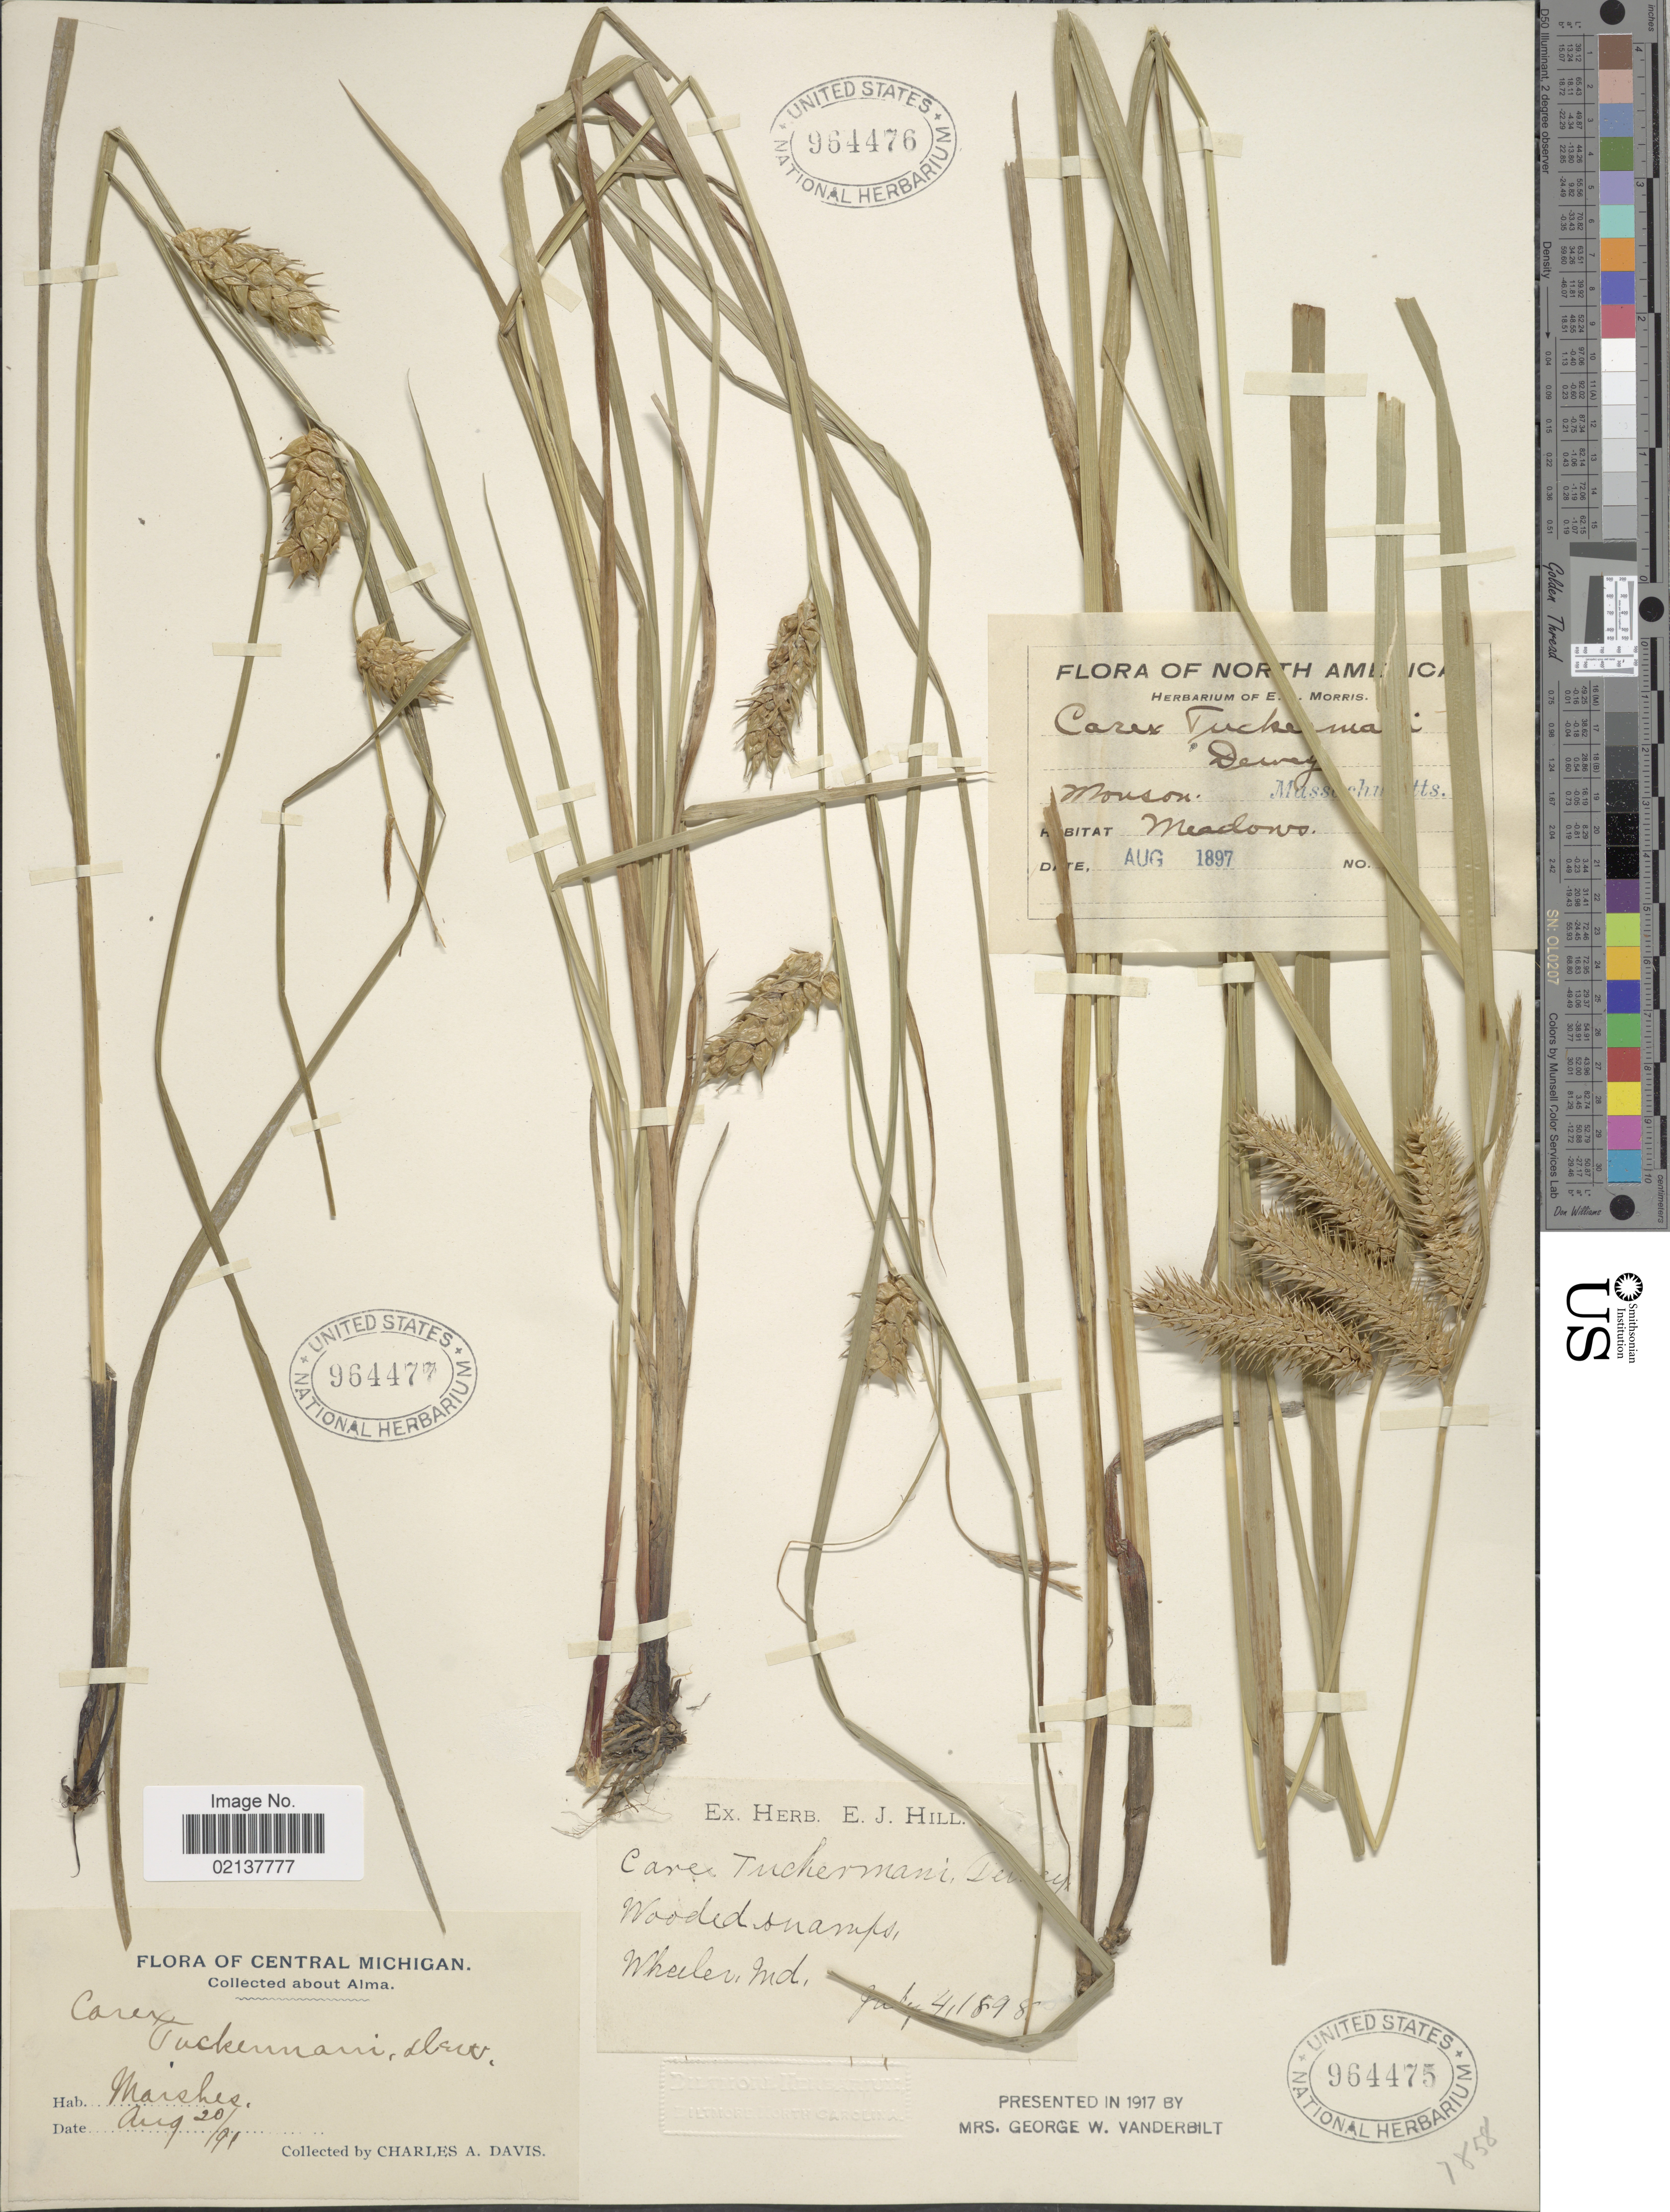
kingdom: Plantae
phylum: Tracheophyta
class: Liliopsida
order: Poales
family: Cyperaceae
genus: Carex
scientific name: Carex tuckermanii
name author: Boott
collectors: ex herb. E.L. Morris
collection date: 1897-08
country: United States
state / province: Massachusetts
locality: Monson, Meadows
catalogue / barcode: US 964476-2